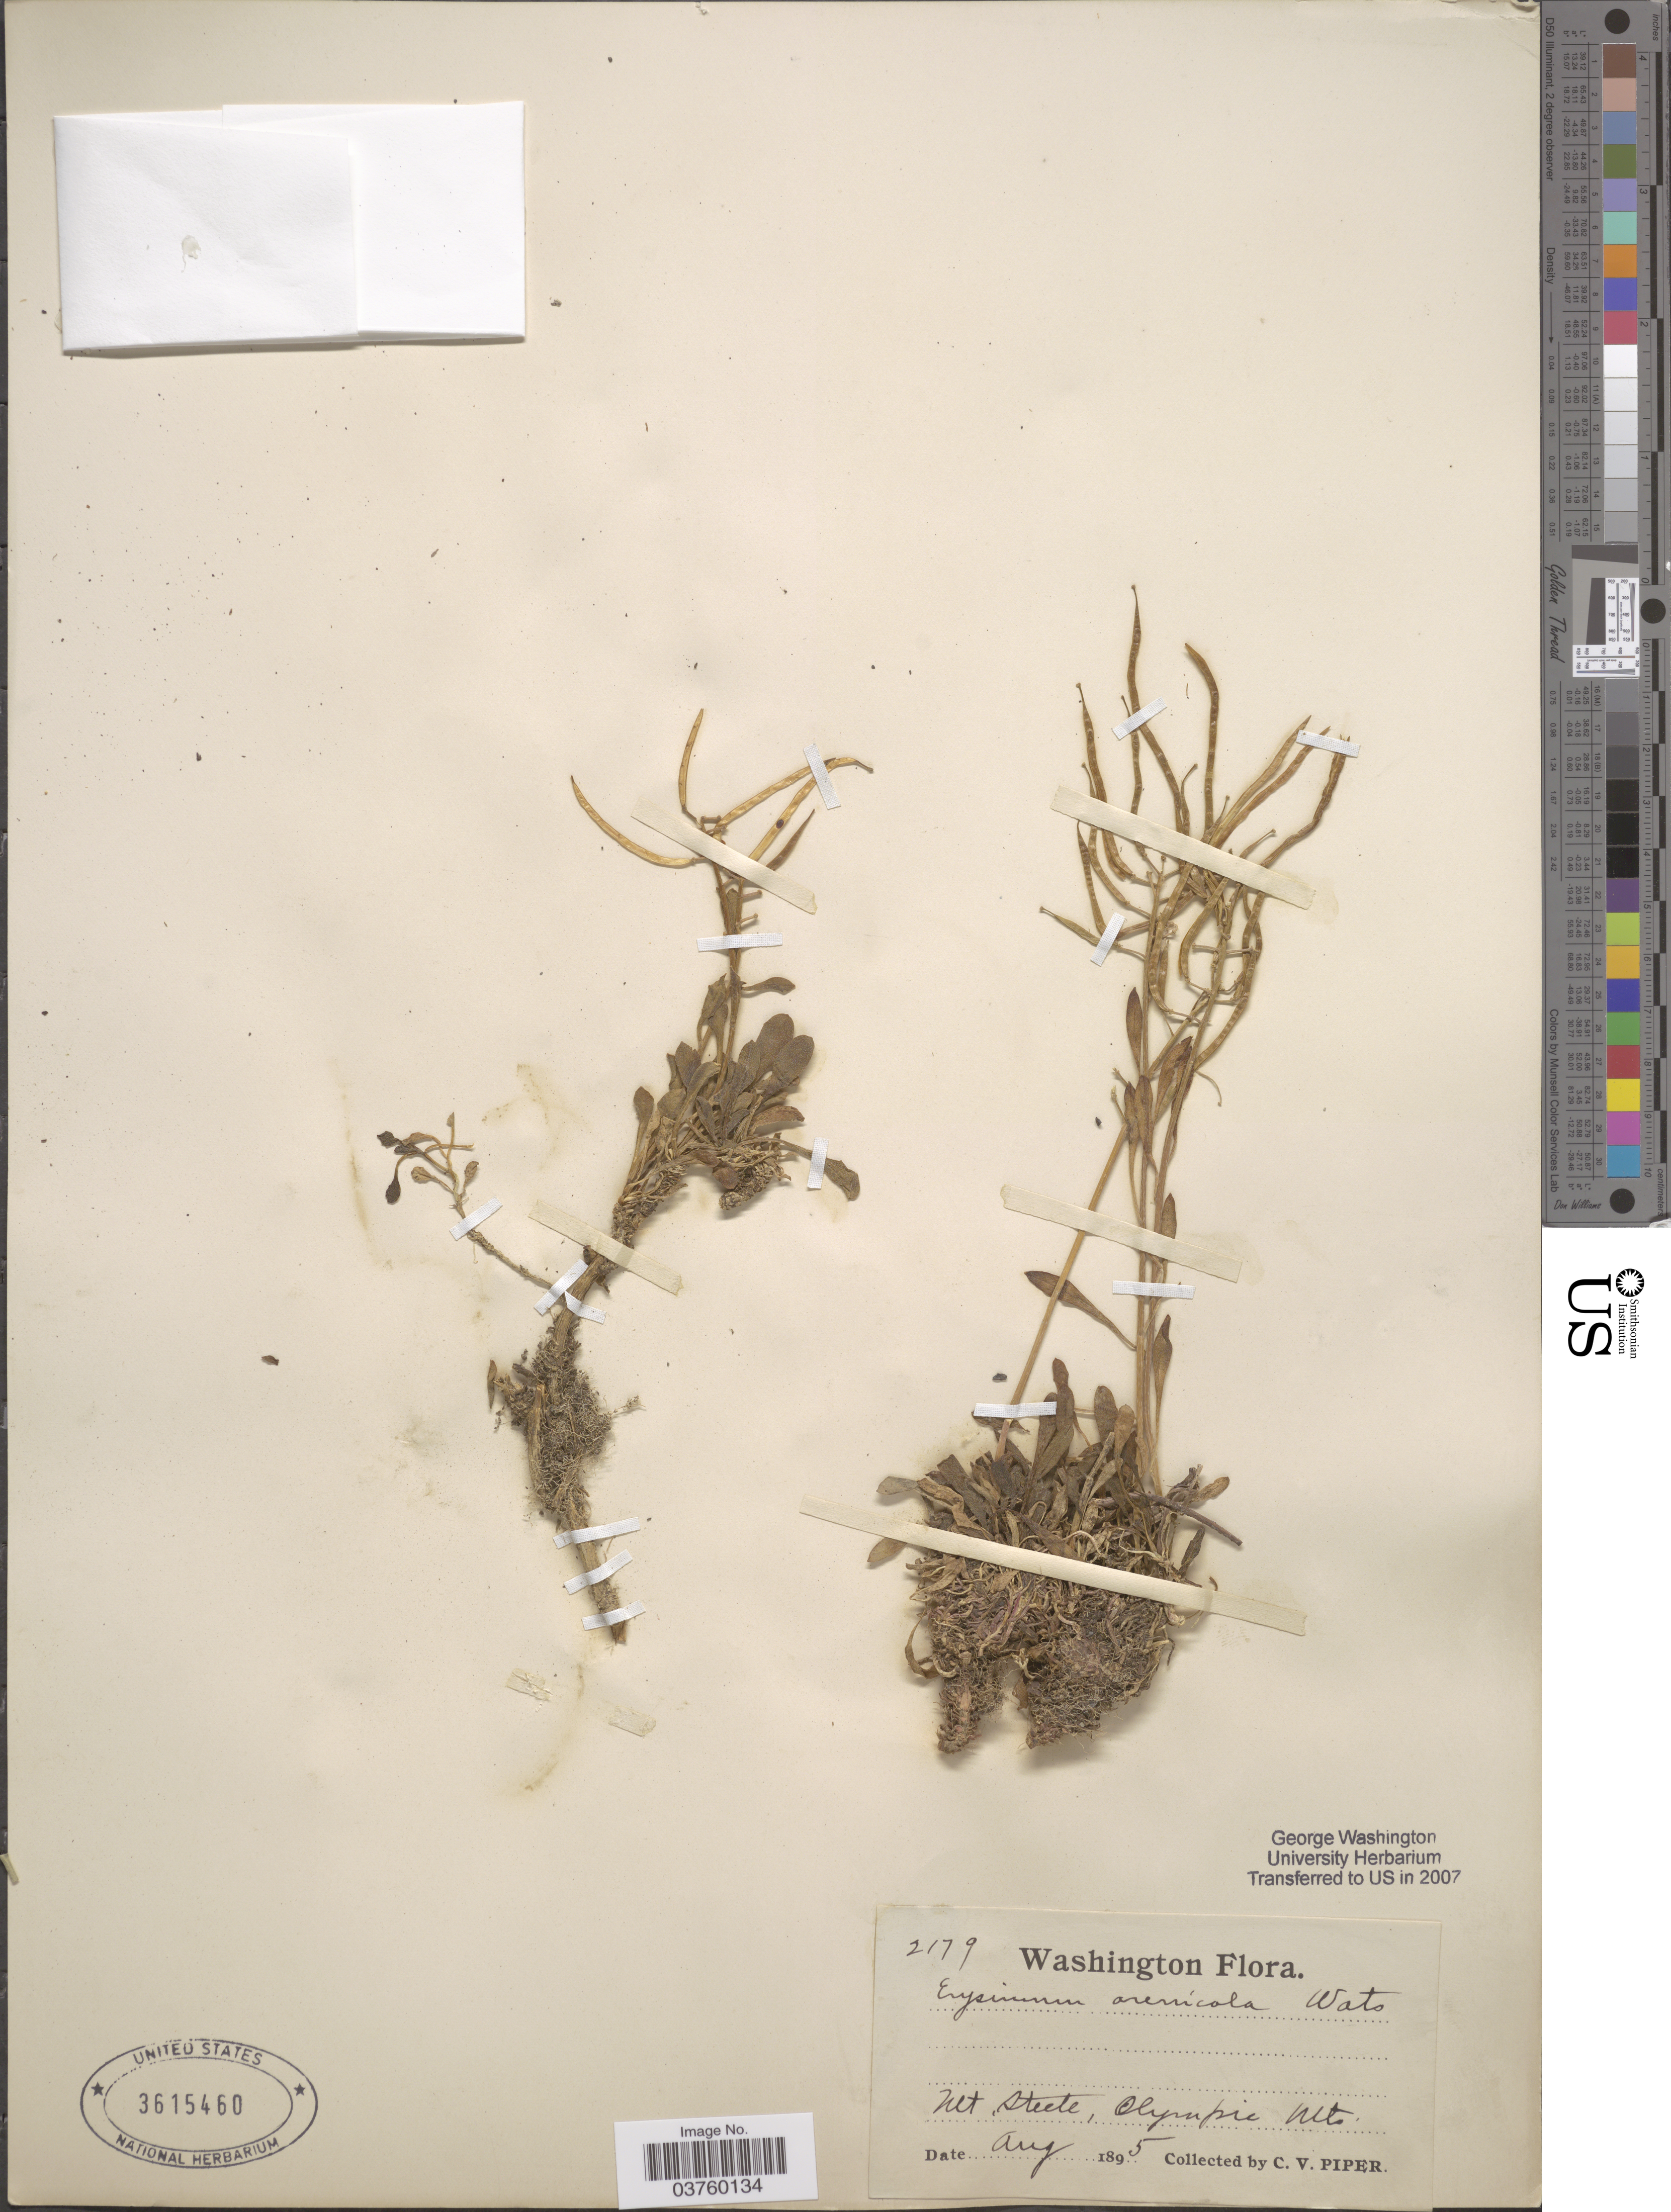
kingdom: Plantae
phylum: Tracheophyta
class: Magnoliopsida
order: Brassicales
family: Brassicaceae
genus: Erysimum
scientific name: Erysimum arenicola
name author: S. Watson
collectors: C. V. Piper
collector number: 2179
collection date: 1895-08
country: United States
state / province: Washington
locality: Mt. Steele, Olympic Mts.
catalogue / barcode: US 3615460